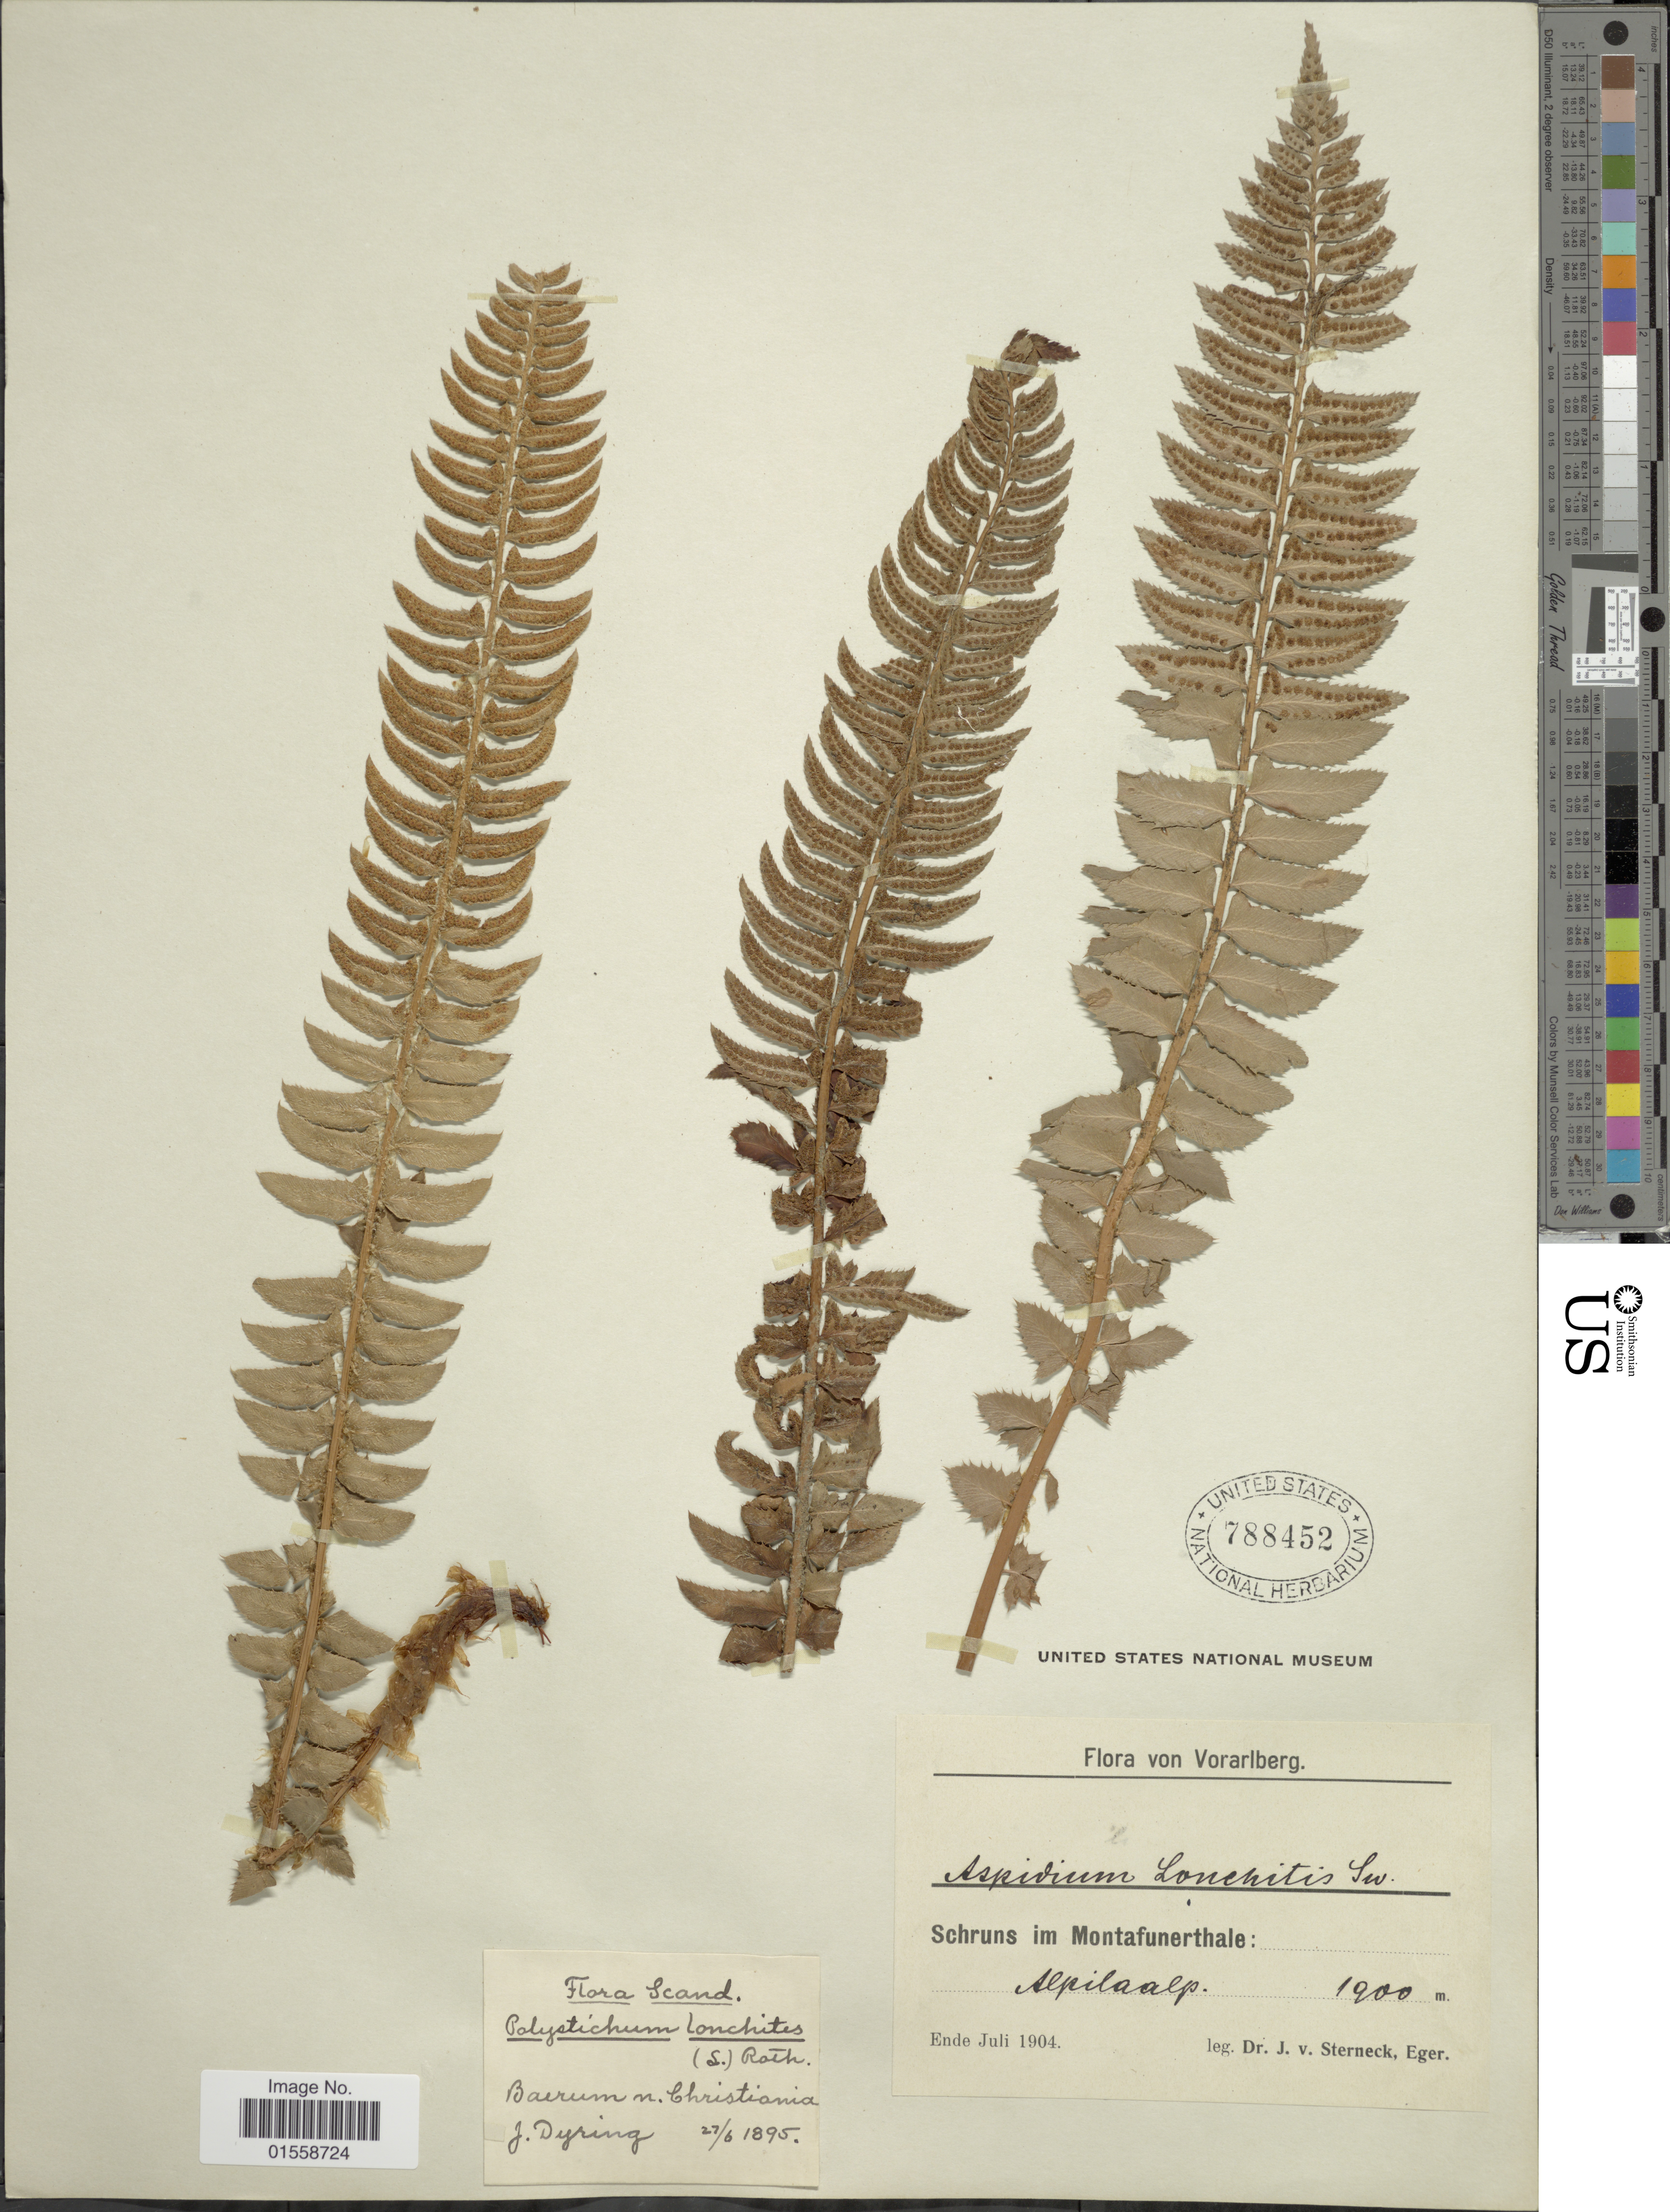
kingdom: Plantae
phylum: Tracheophyta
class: Polypodiopsida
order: Polypodiales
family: Dryopteridaceae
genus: Polystichum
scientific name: Polystichum lonchitis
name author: (Roth) L.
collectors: J. von Sterneck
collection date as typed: Ende Juli 1904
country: Austria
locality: Vorarlberg, Schruns im Montafunerthale: Alpilaalp, Baerum n. Christiania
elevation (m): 1900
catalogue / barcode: US 788452